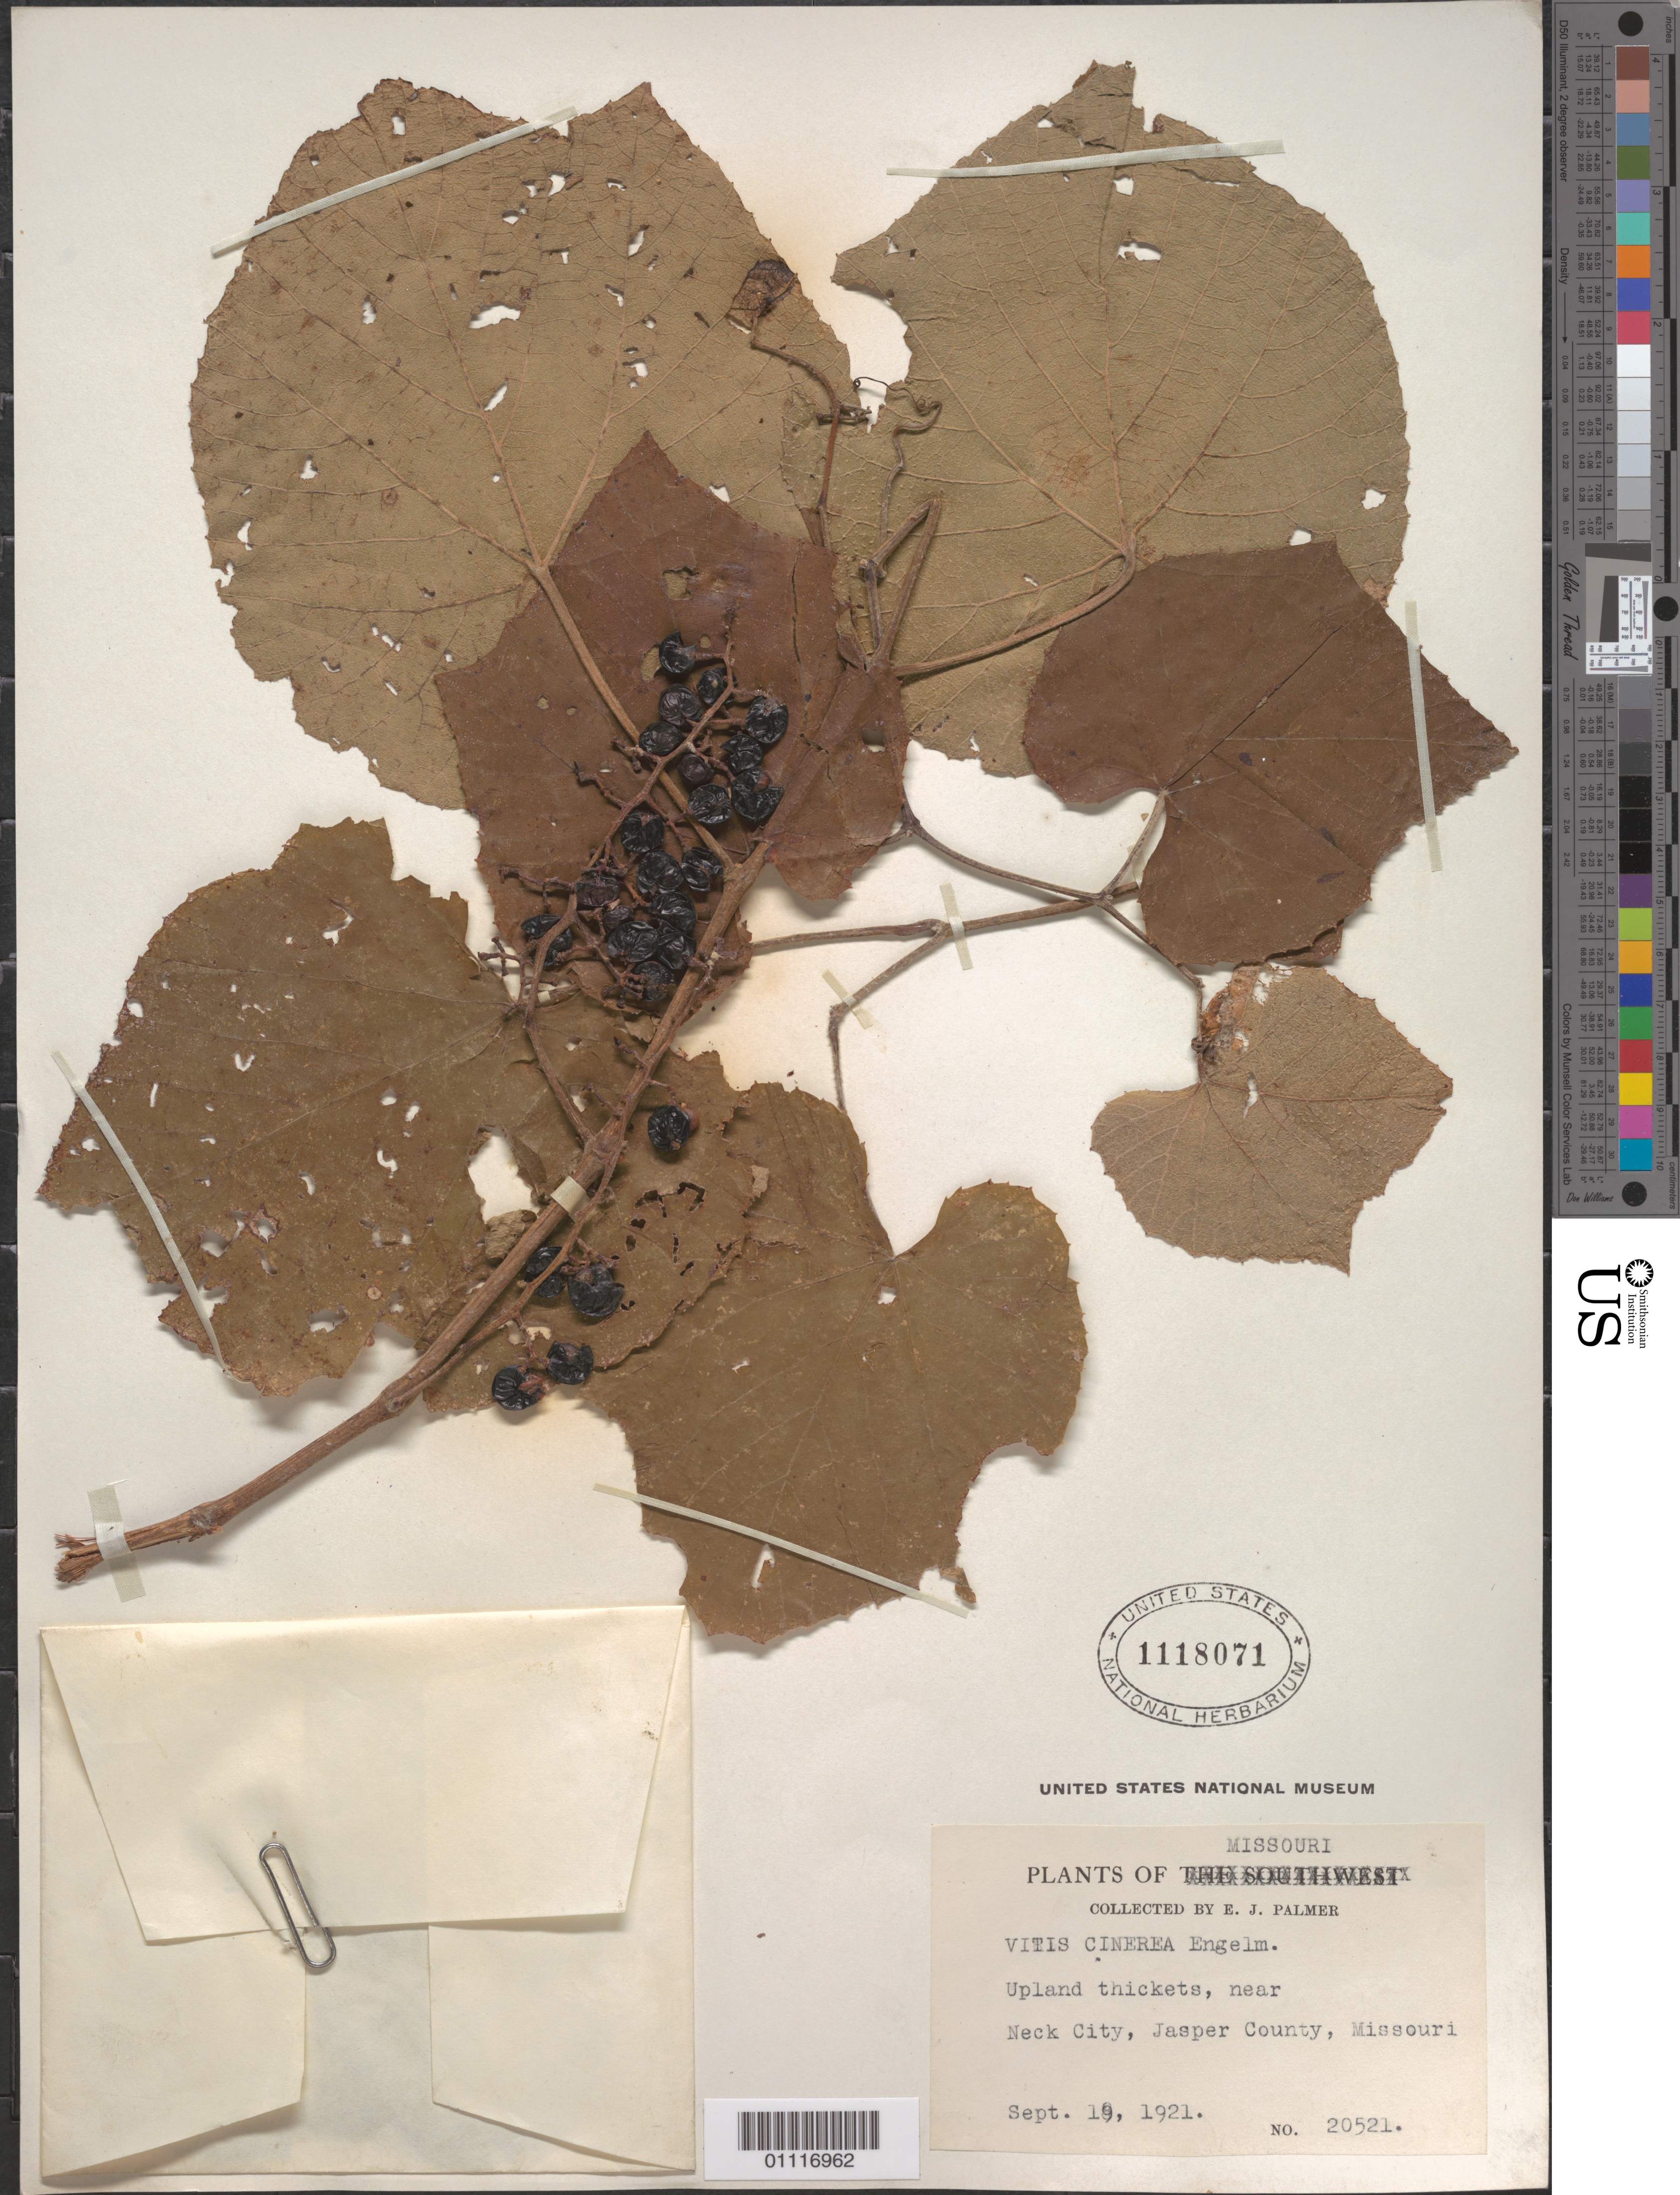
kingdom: Plantae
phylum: Tracheophyta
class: Magnoliopsida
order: Vitales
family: Vitaceae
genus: Vitis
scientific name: Vitis cinerea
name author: (Engelm.) Millardet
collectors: E. J. Palmer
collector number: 20521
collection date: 1921-09-19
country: United States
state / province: Missouri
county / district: Jasper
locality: Upland thickets, near Neck City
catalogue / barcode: US 1118071